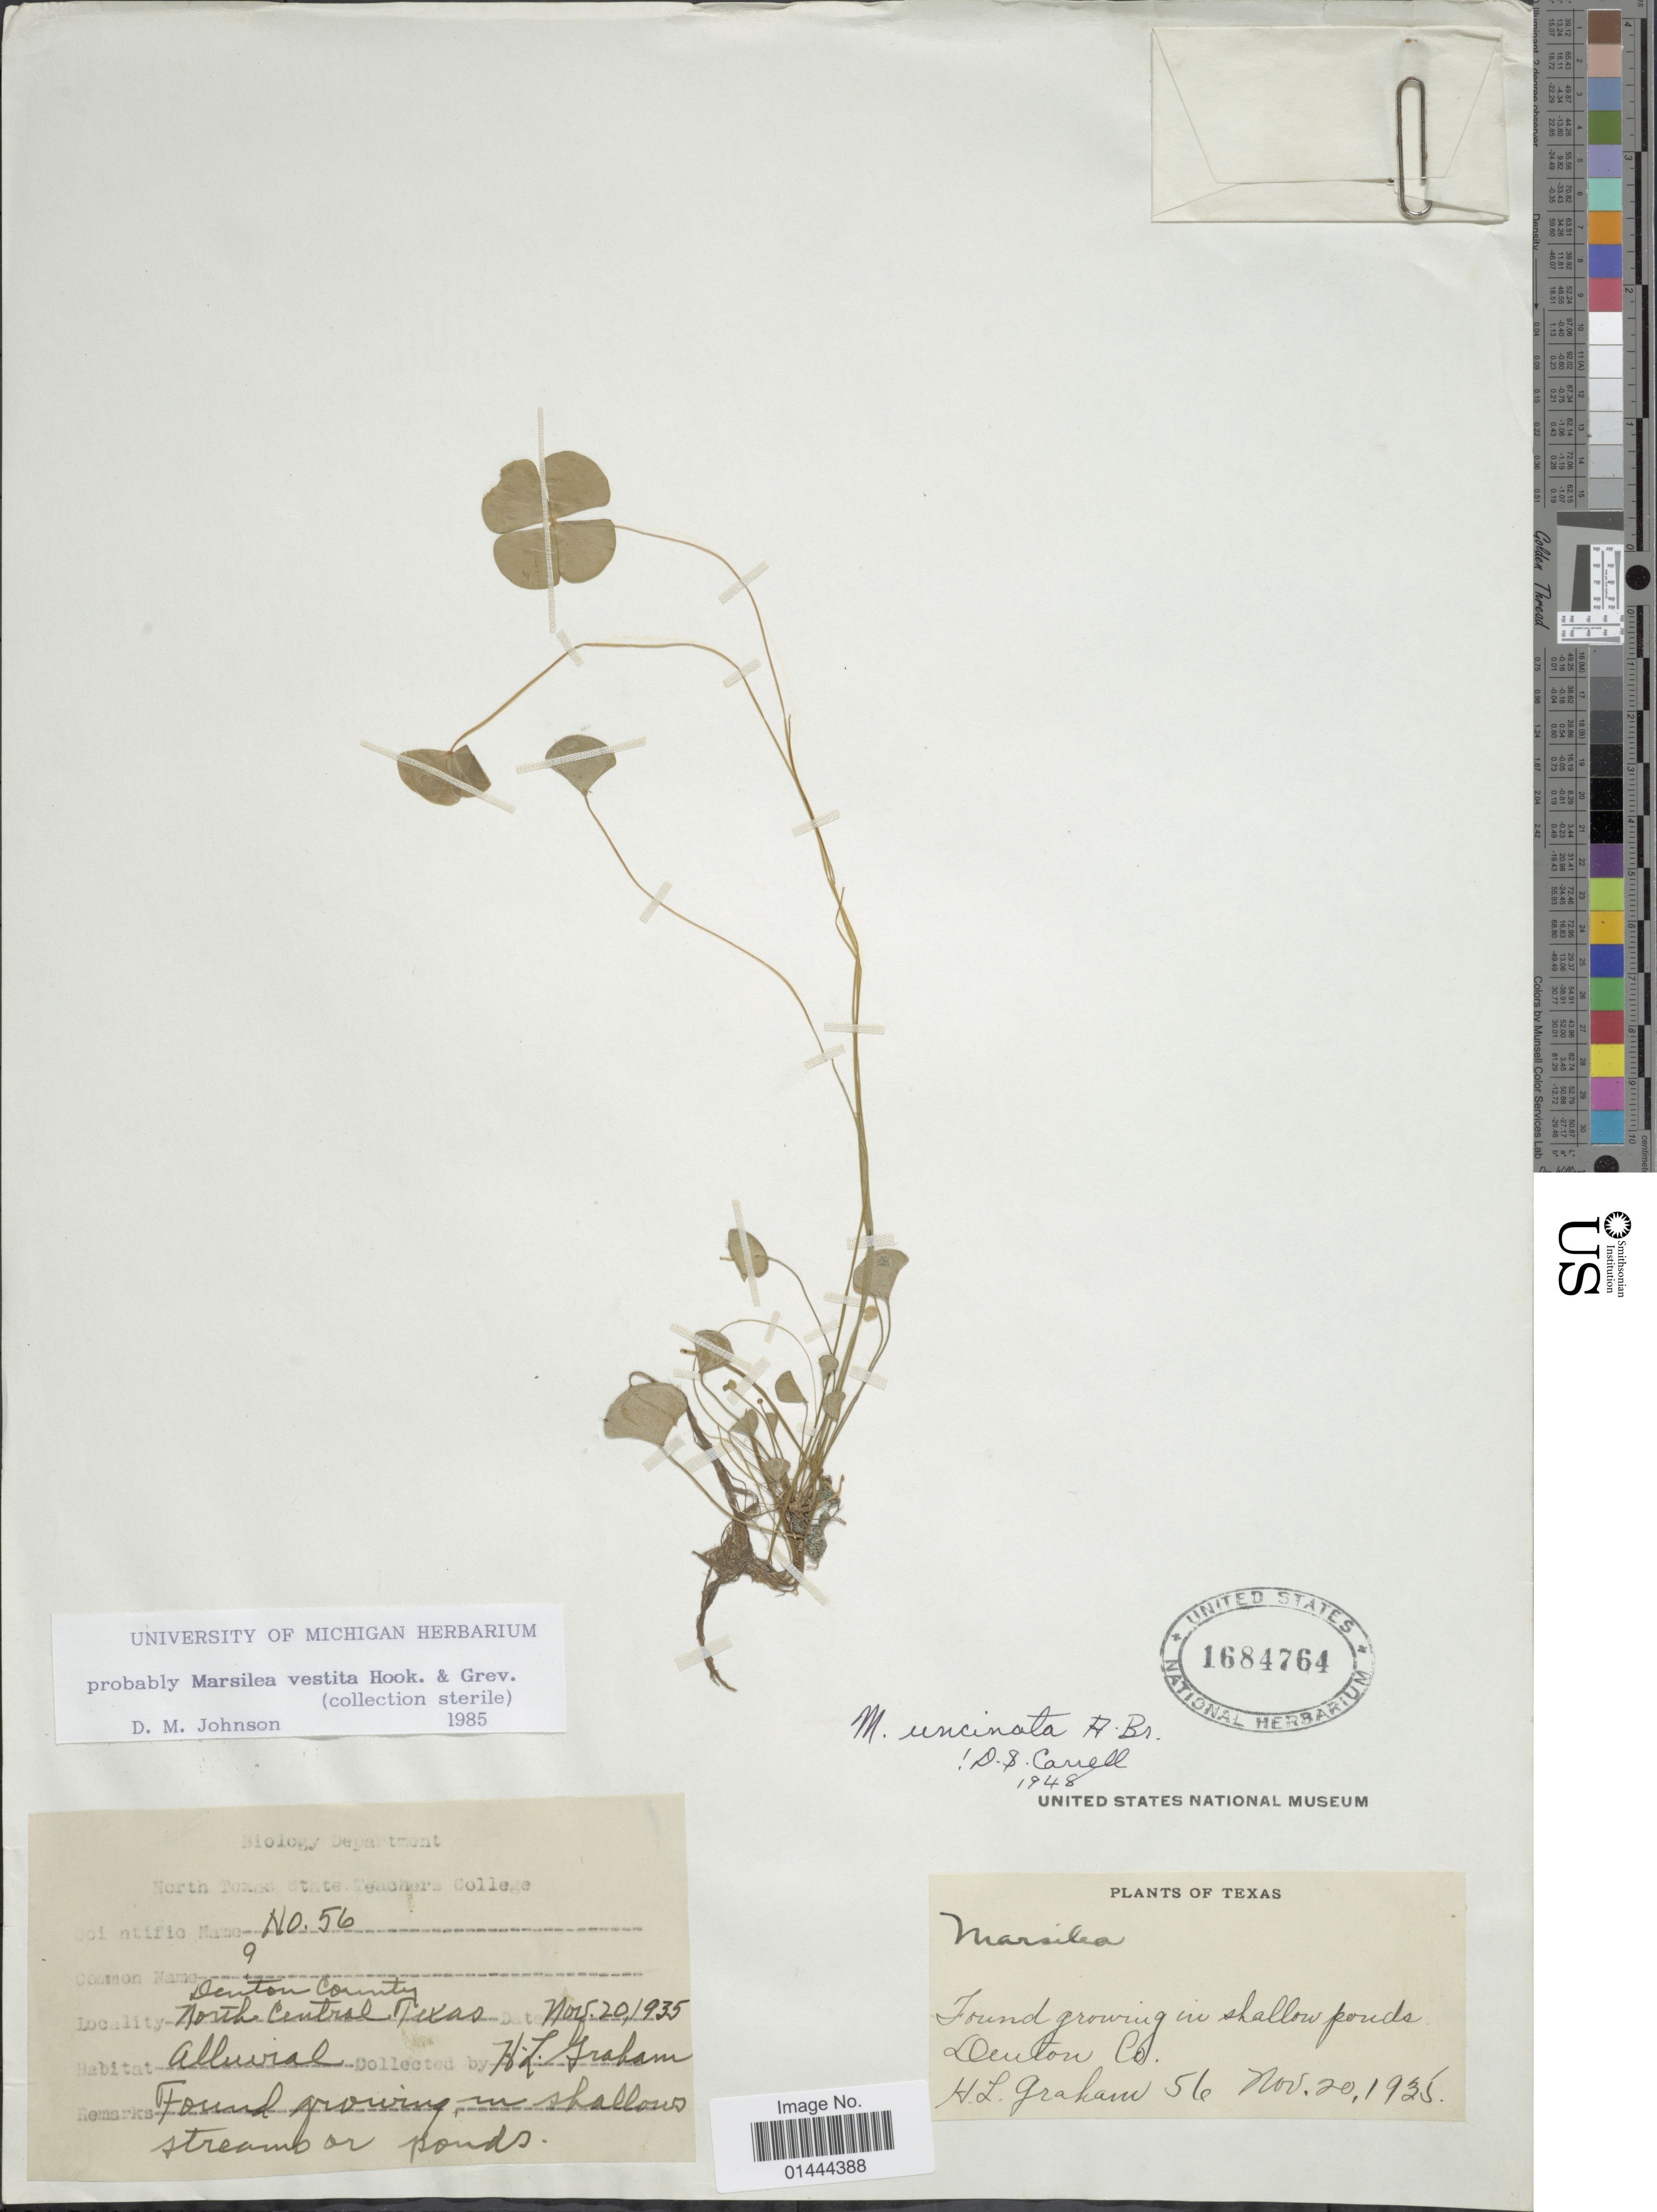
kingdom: Plantae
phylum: Tracheophyta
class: Polypodiopsida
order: Salviniales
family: Marsileaceae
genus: Marsilea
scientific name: Marsilea vestita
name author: Hook. & Grev.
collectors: H. L. Graham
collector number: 56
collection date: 1935-11-20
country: United States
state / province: Texas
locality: Found growing in shallow ponds or streams, Denton County, North Central Texas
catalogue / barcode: US 1684764